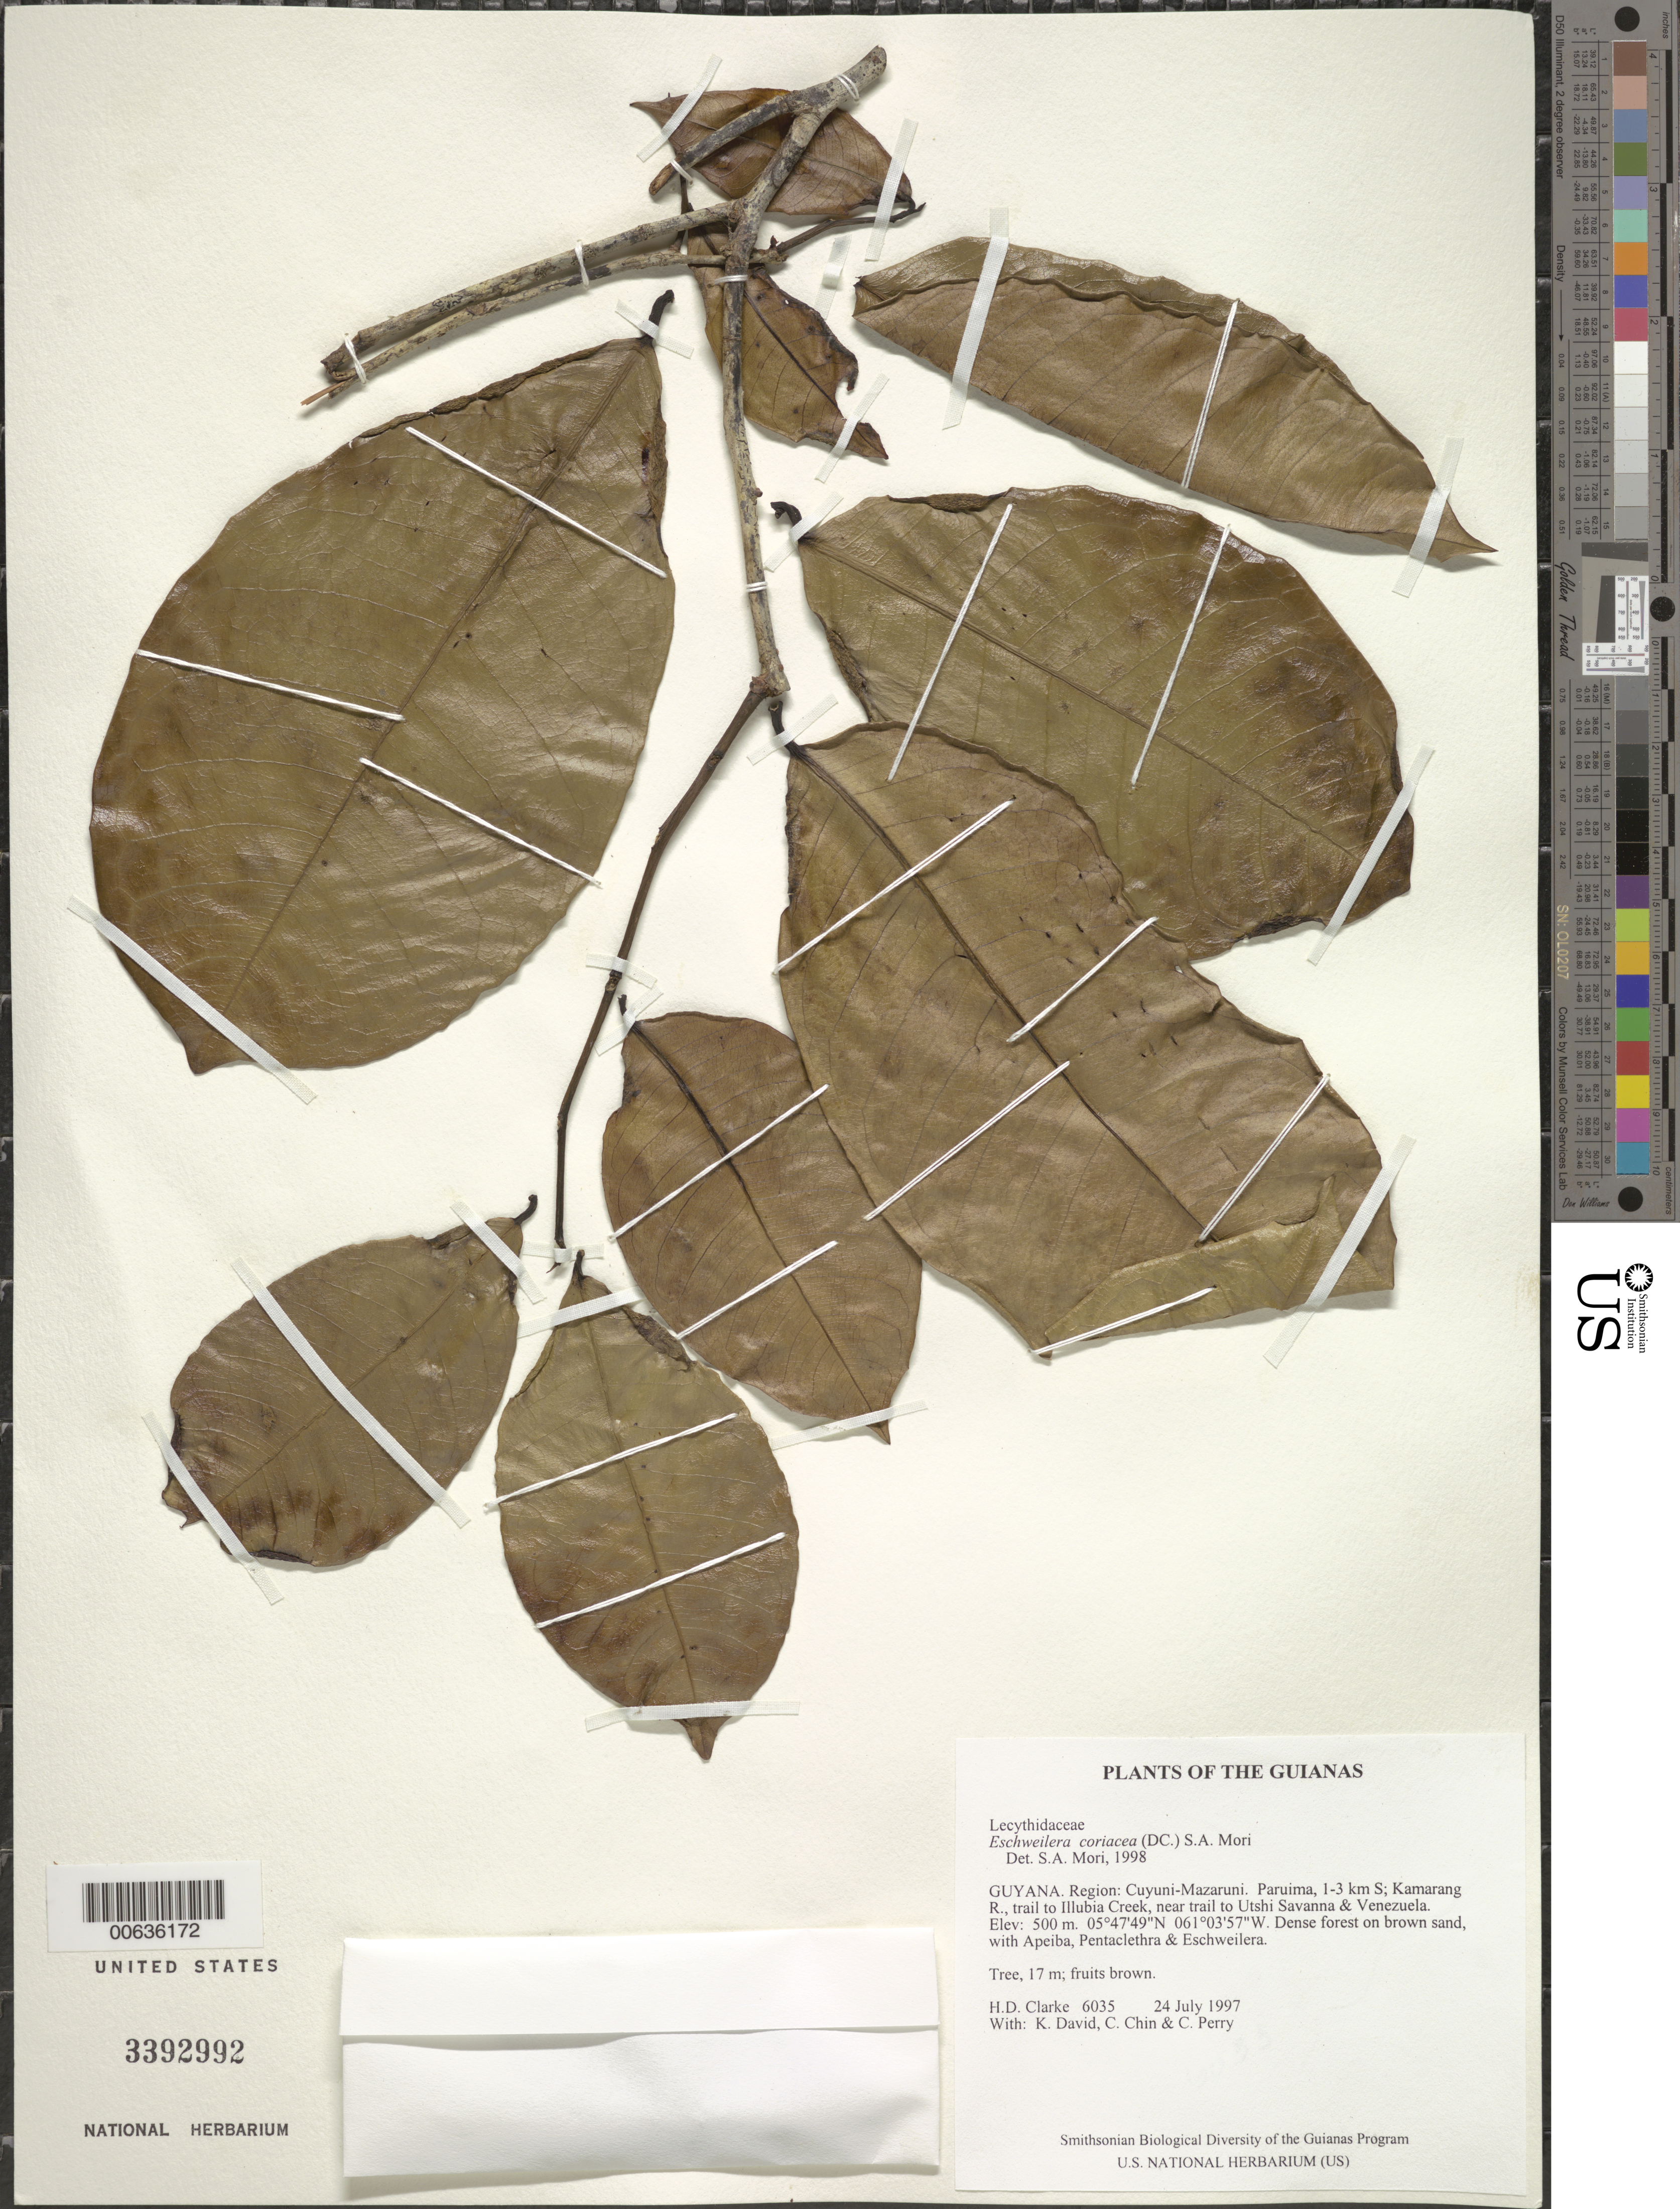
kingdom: Plantae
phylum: Tracheophyta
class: Magnoliopsida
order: Ericales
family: Lecythidaceae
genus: Eschweilera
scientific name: Eschweilera coriacea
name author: (DC.) S.A. Mori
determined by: Mori, Scott A.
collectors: H. D. Clarke, K. David, C. Chin & C. Perry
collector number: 6035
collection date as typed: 24 July 1997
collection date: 1997-07-24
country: Guyana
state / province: Cuyuni-Mazaruni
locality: Paruima, 1-3 km S; Kamarang R., trail to Illubia Creek, near trail to Utshi Savanna & Venezuela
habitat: Dense forest on brown sand, with Apeiba, Pentaclethra & Eschweilera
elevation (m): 500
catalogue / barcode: US 3392992